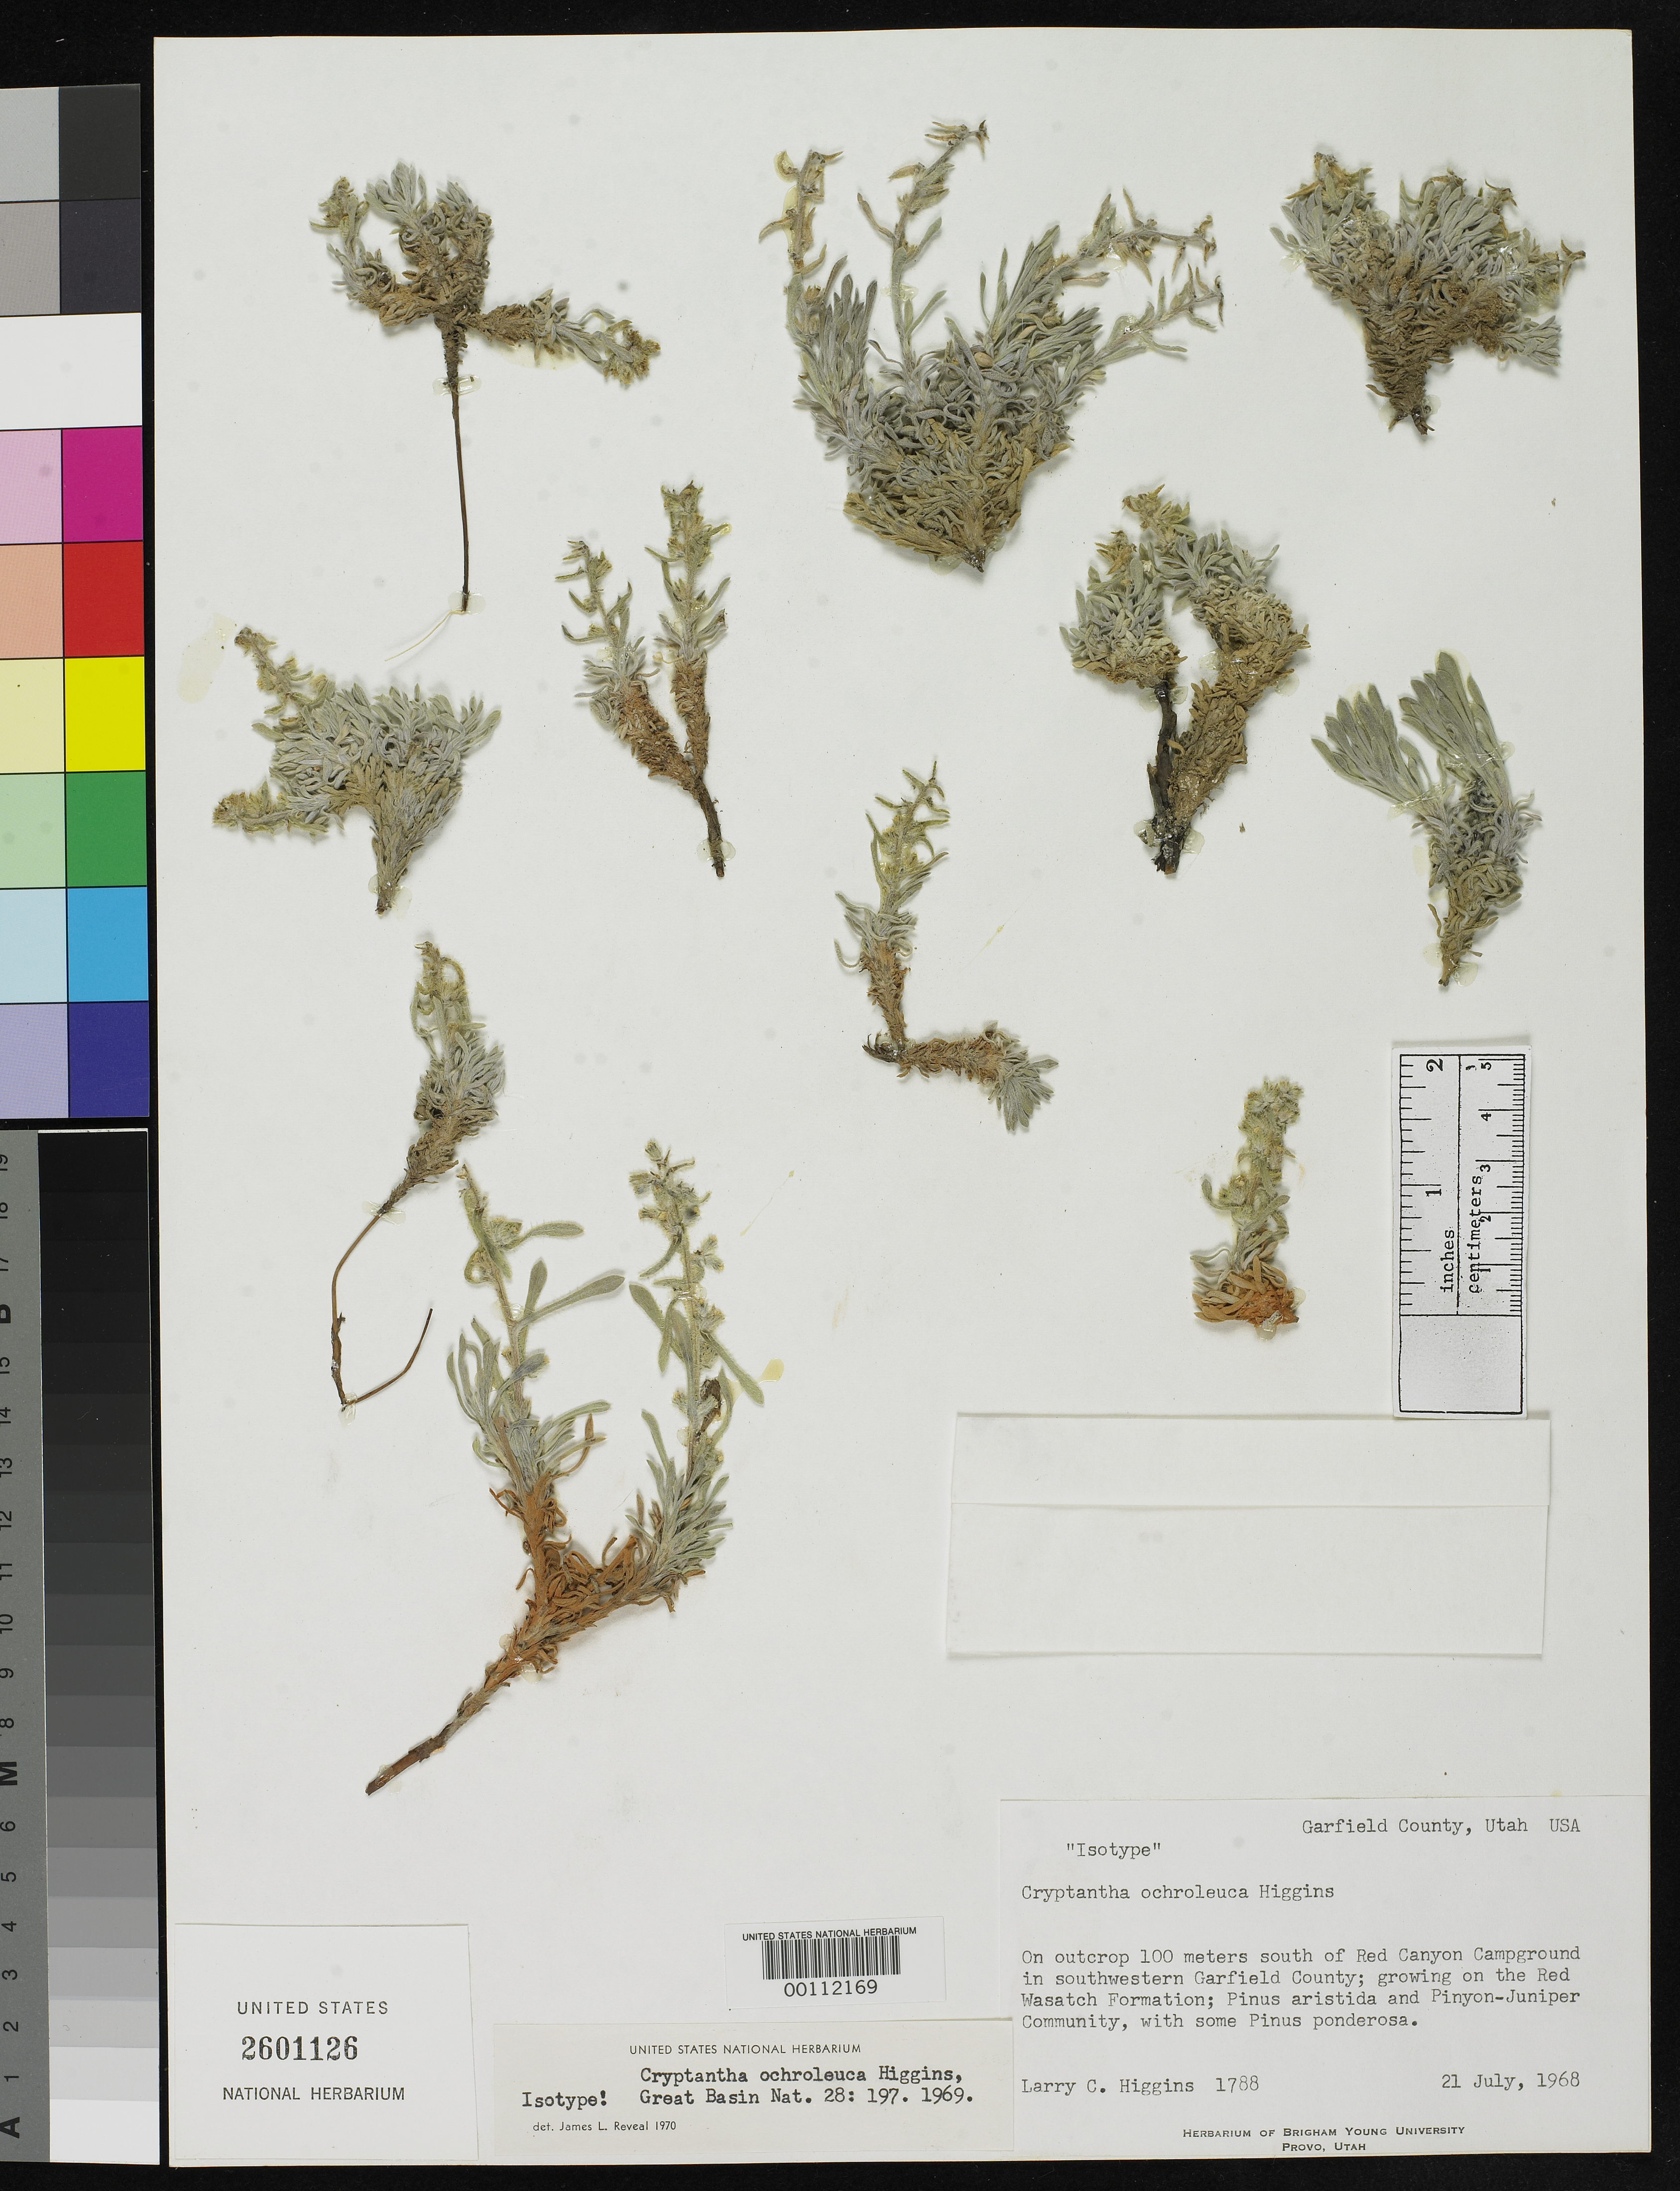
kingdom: Plantae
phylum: Tracheophyta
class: Magnoliopsida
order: Boraginales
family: Boraginaceae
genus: Cryptantha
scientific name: Cryptantha ochroleuca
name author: L.C. Higgins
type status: Isotype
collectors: L. Higgins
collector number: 1788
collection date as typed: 21 Jul 1968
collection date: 1968-07-21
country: United States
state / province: Utah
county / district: Garfield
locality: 100 miles S of Red Canyon camp ground; alt. 6500-7000 ft.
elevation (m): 1981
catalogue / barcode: US 2601126